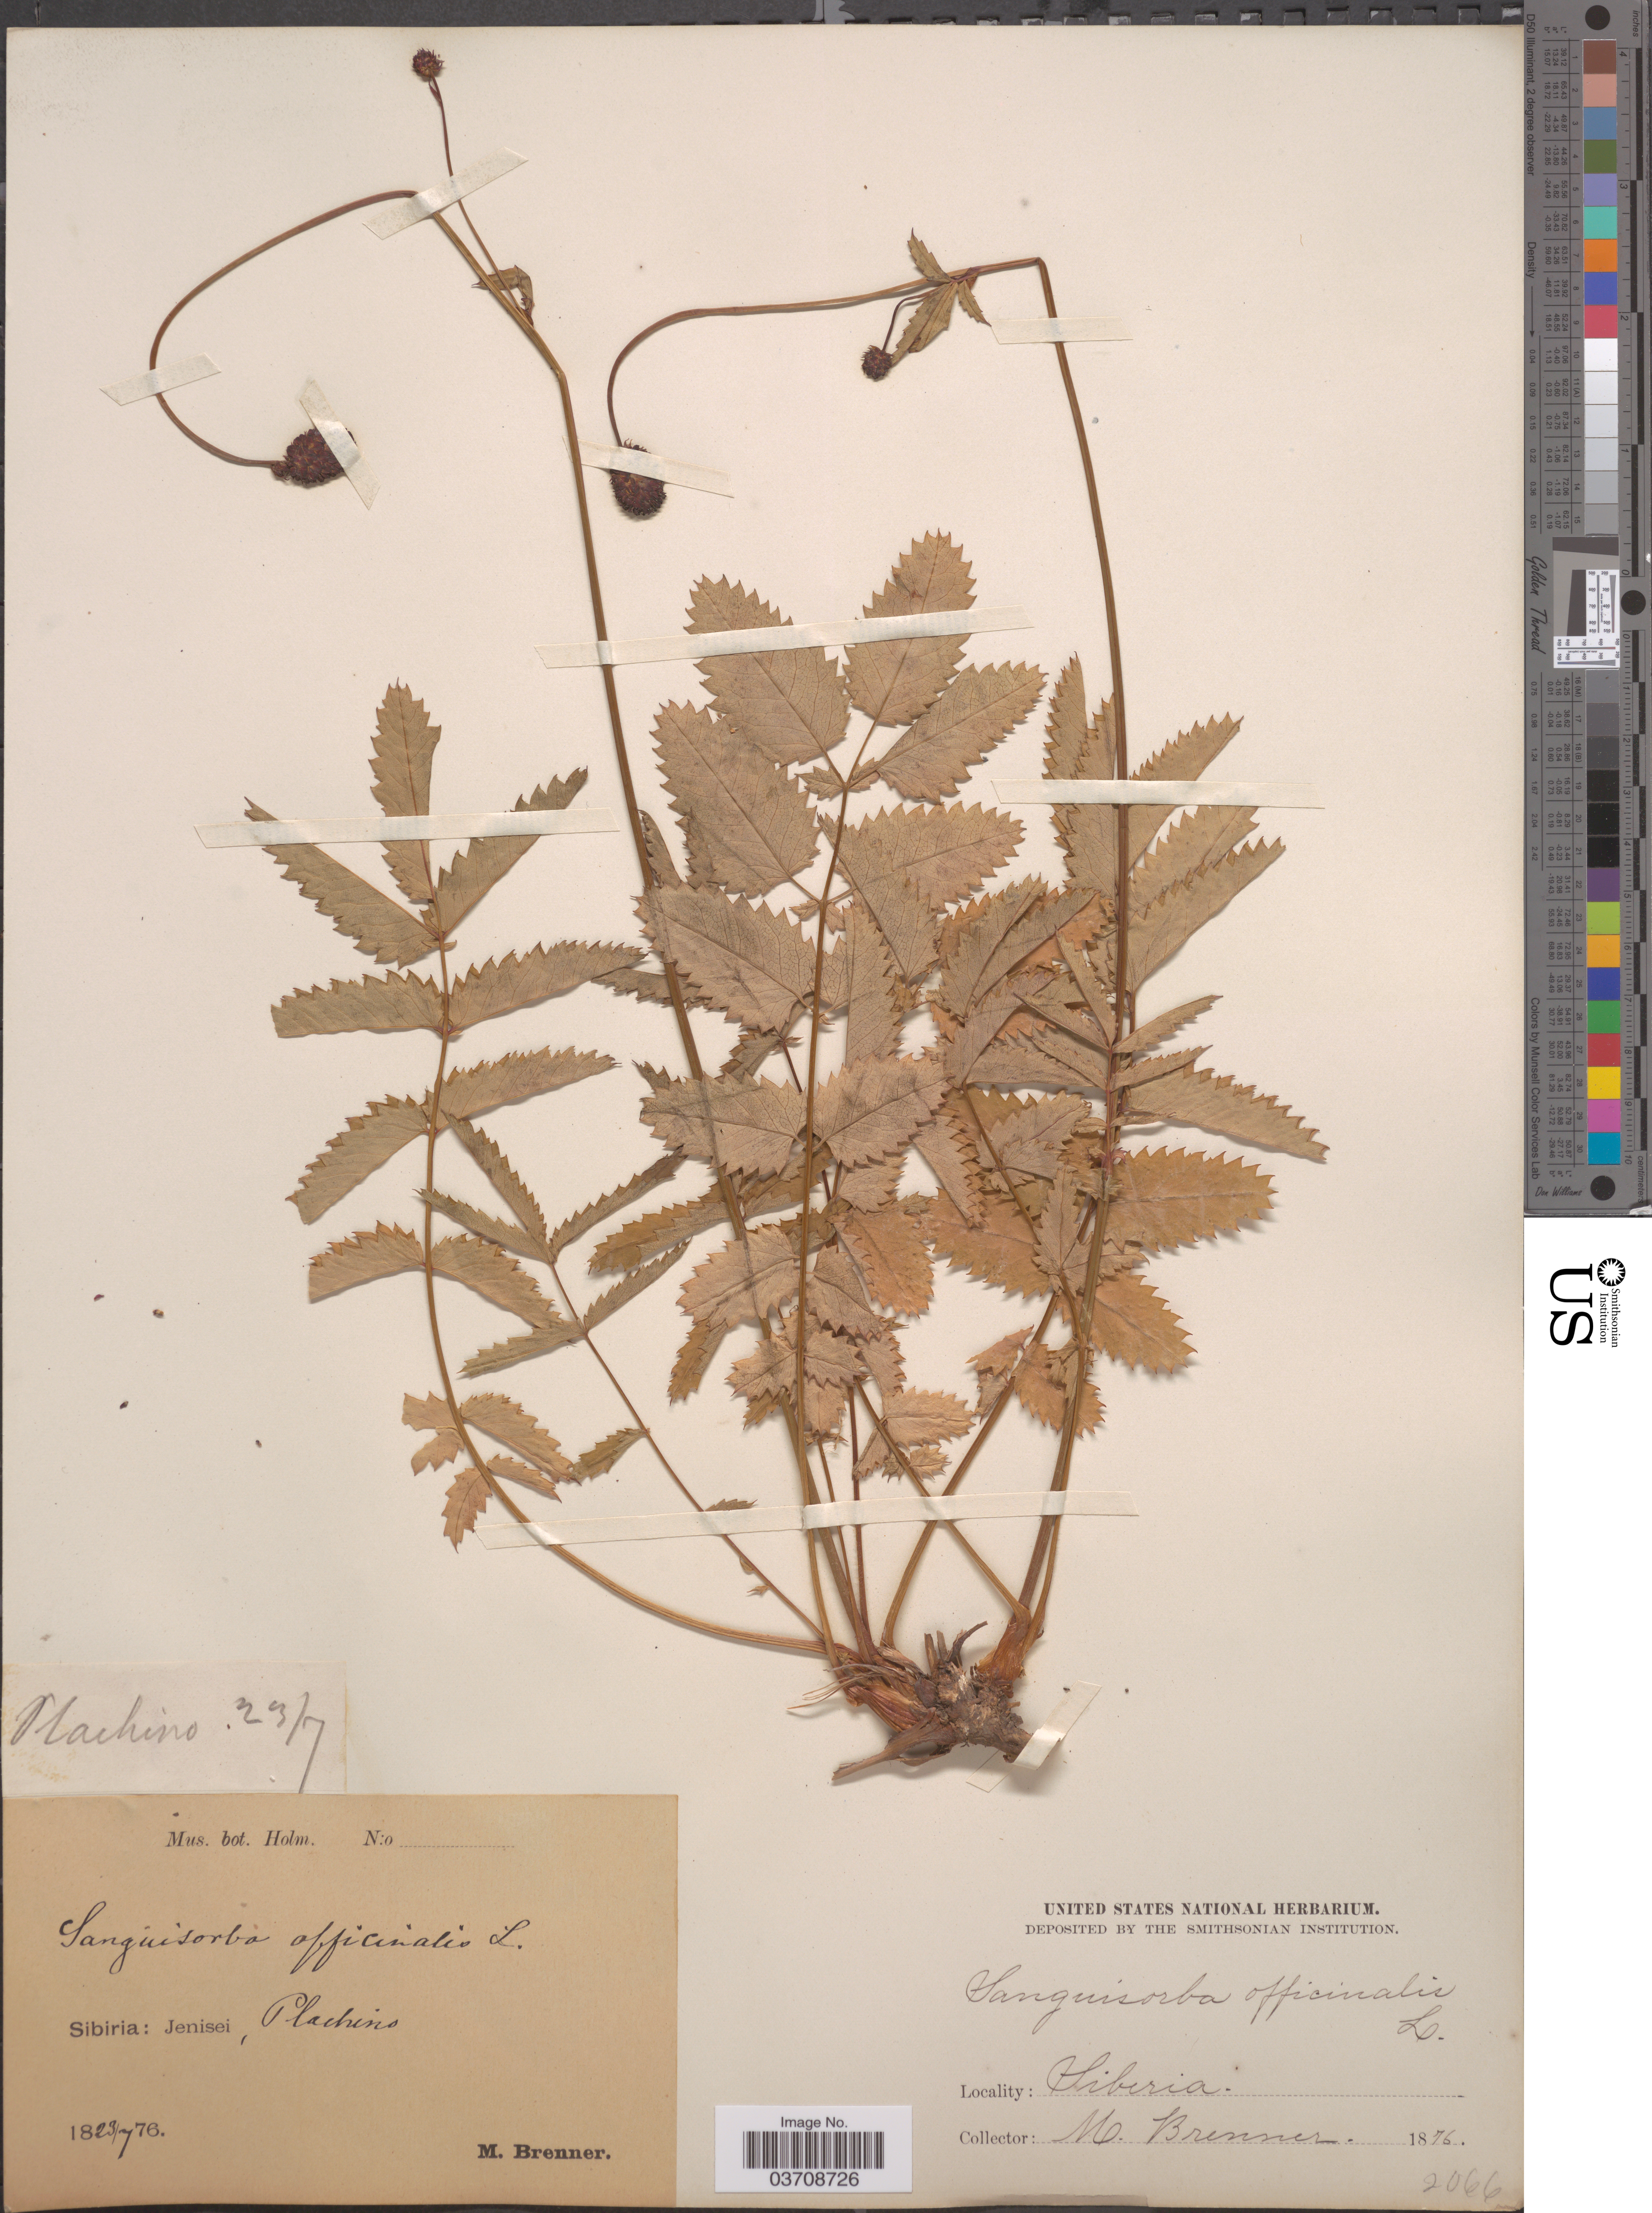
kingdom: Plantae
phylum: Tracheophyta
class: Magnoliopsida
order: Rosales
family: Rosaceae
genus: Sanguisorba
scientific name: Sanguisorba officinalis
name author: L.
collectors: M. Brenner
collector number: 2066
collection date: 1876-07-23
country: Russian Federation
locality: Sibiria: Jenisei, Plachino.